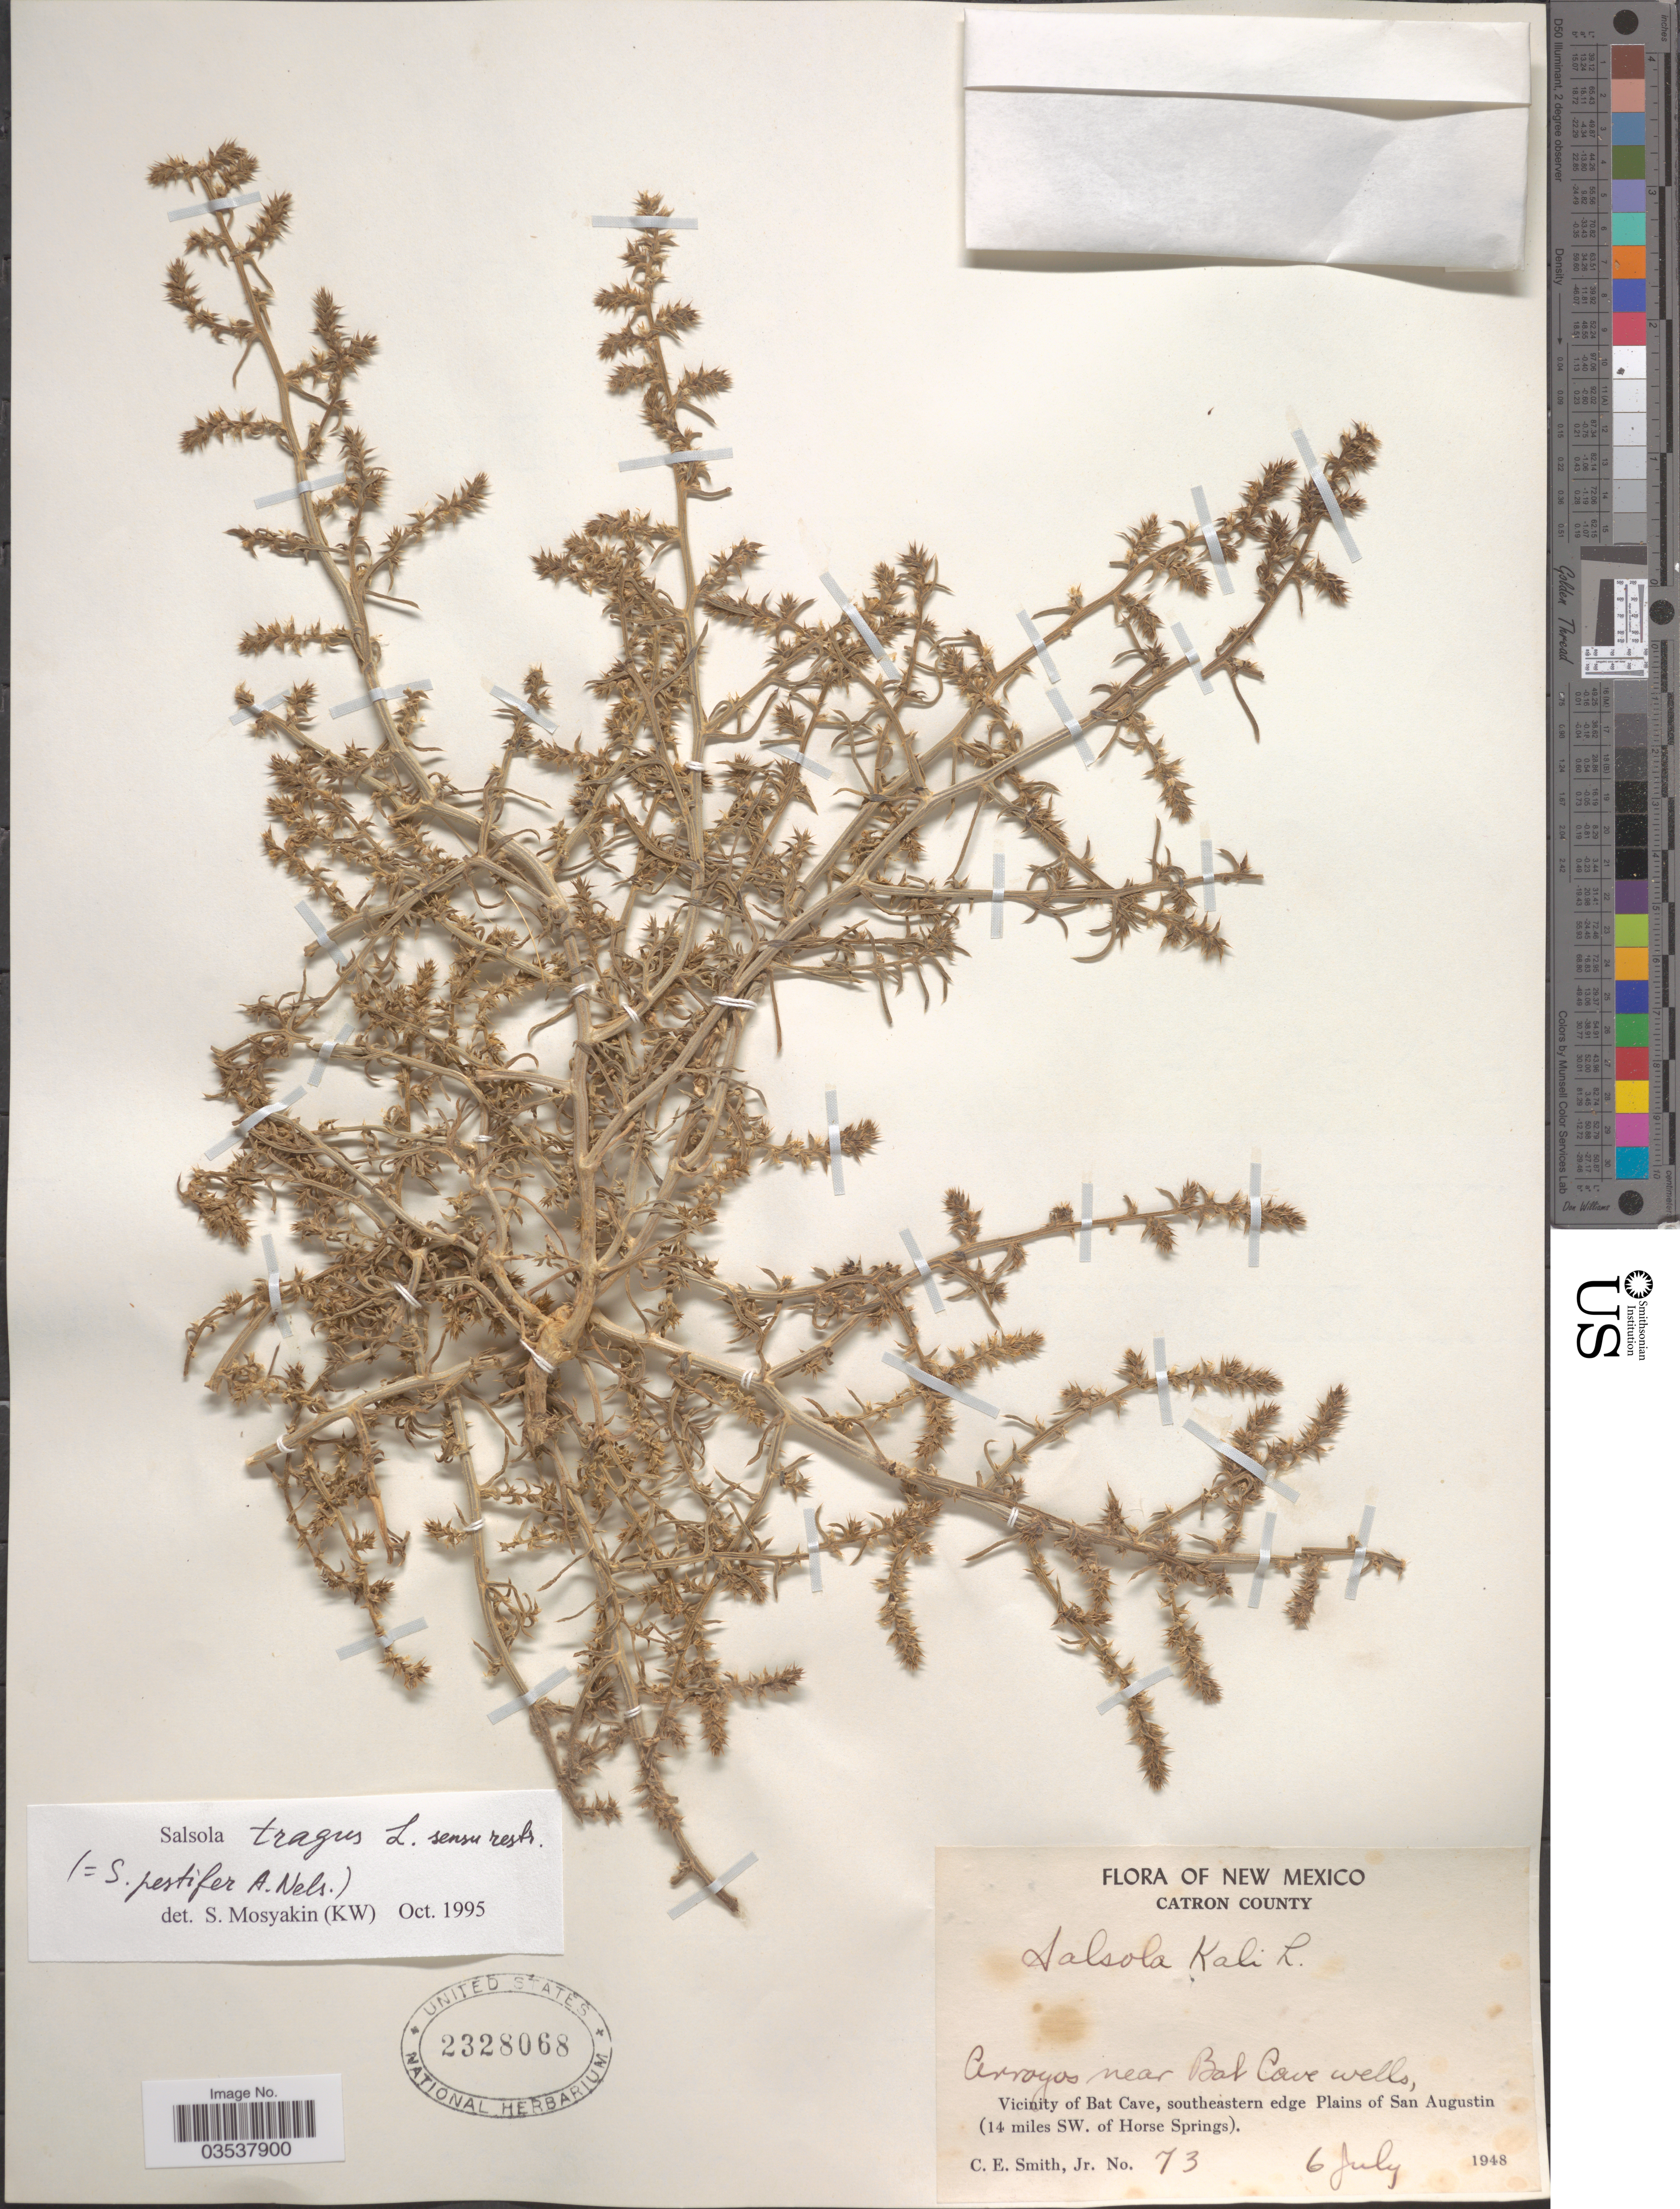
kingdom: Plantae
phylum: Tracheophyta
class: Magnoliopsida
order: Caryophyllales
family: Amaranthaceae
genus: Salsola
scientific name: Salsola tragus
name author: L.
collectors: C. E. Smith Jr.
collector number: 73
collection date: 1948-07-06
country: United States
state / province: New Mexico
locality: Catron County. Arroyos near Bat Cave wells, Vicinity of Bat Cave, southeastern edge Plains of San Augustin (14 miles SW. of Horse Springs).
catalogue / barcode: US 2328068